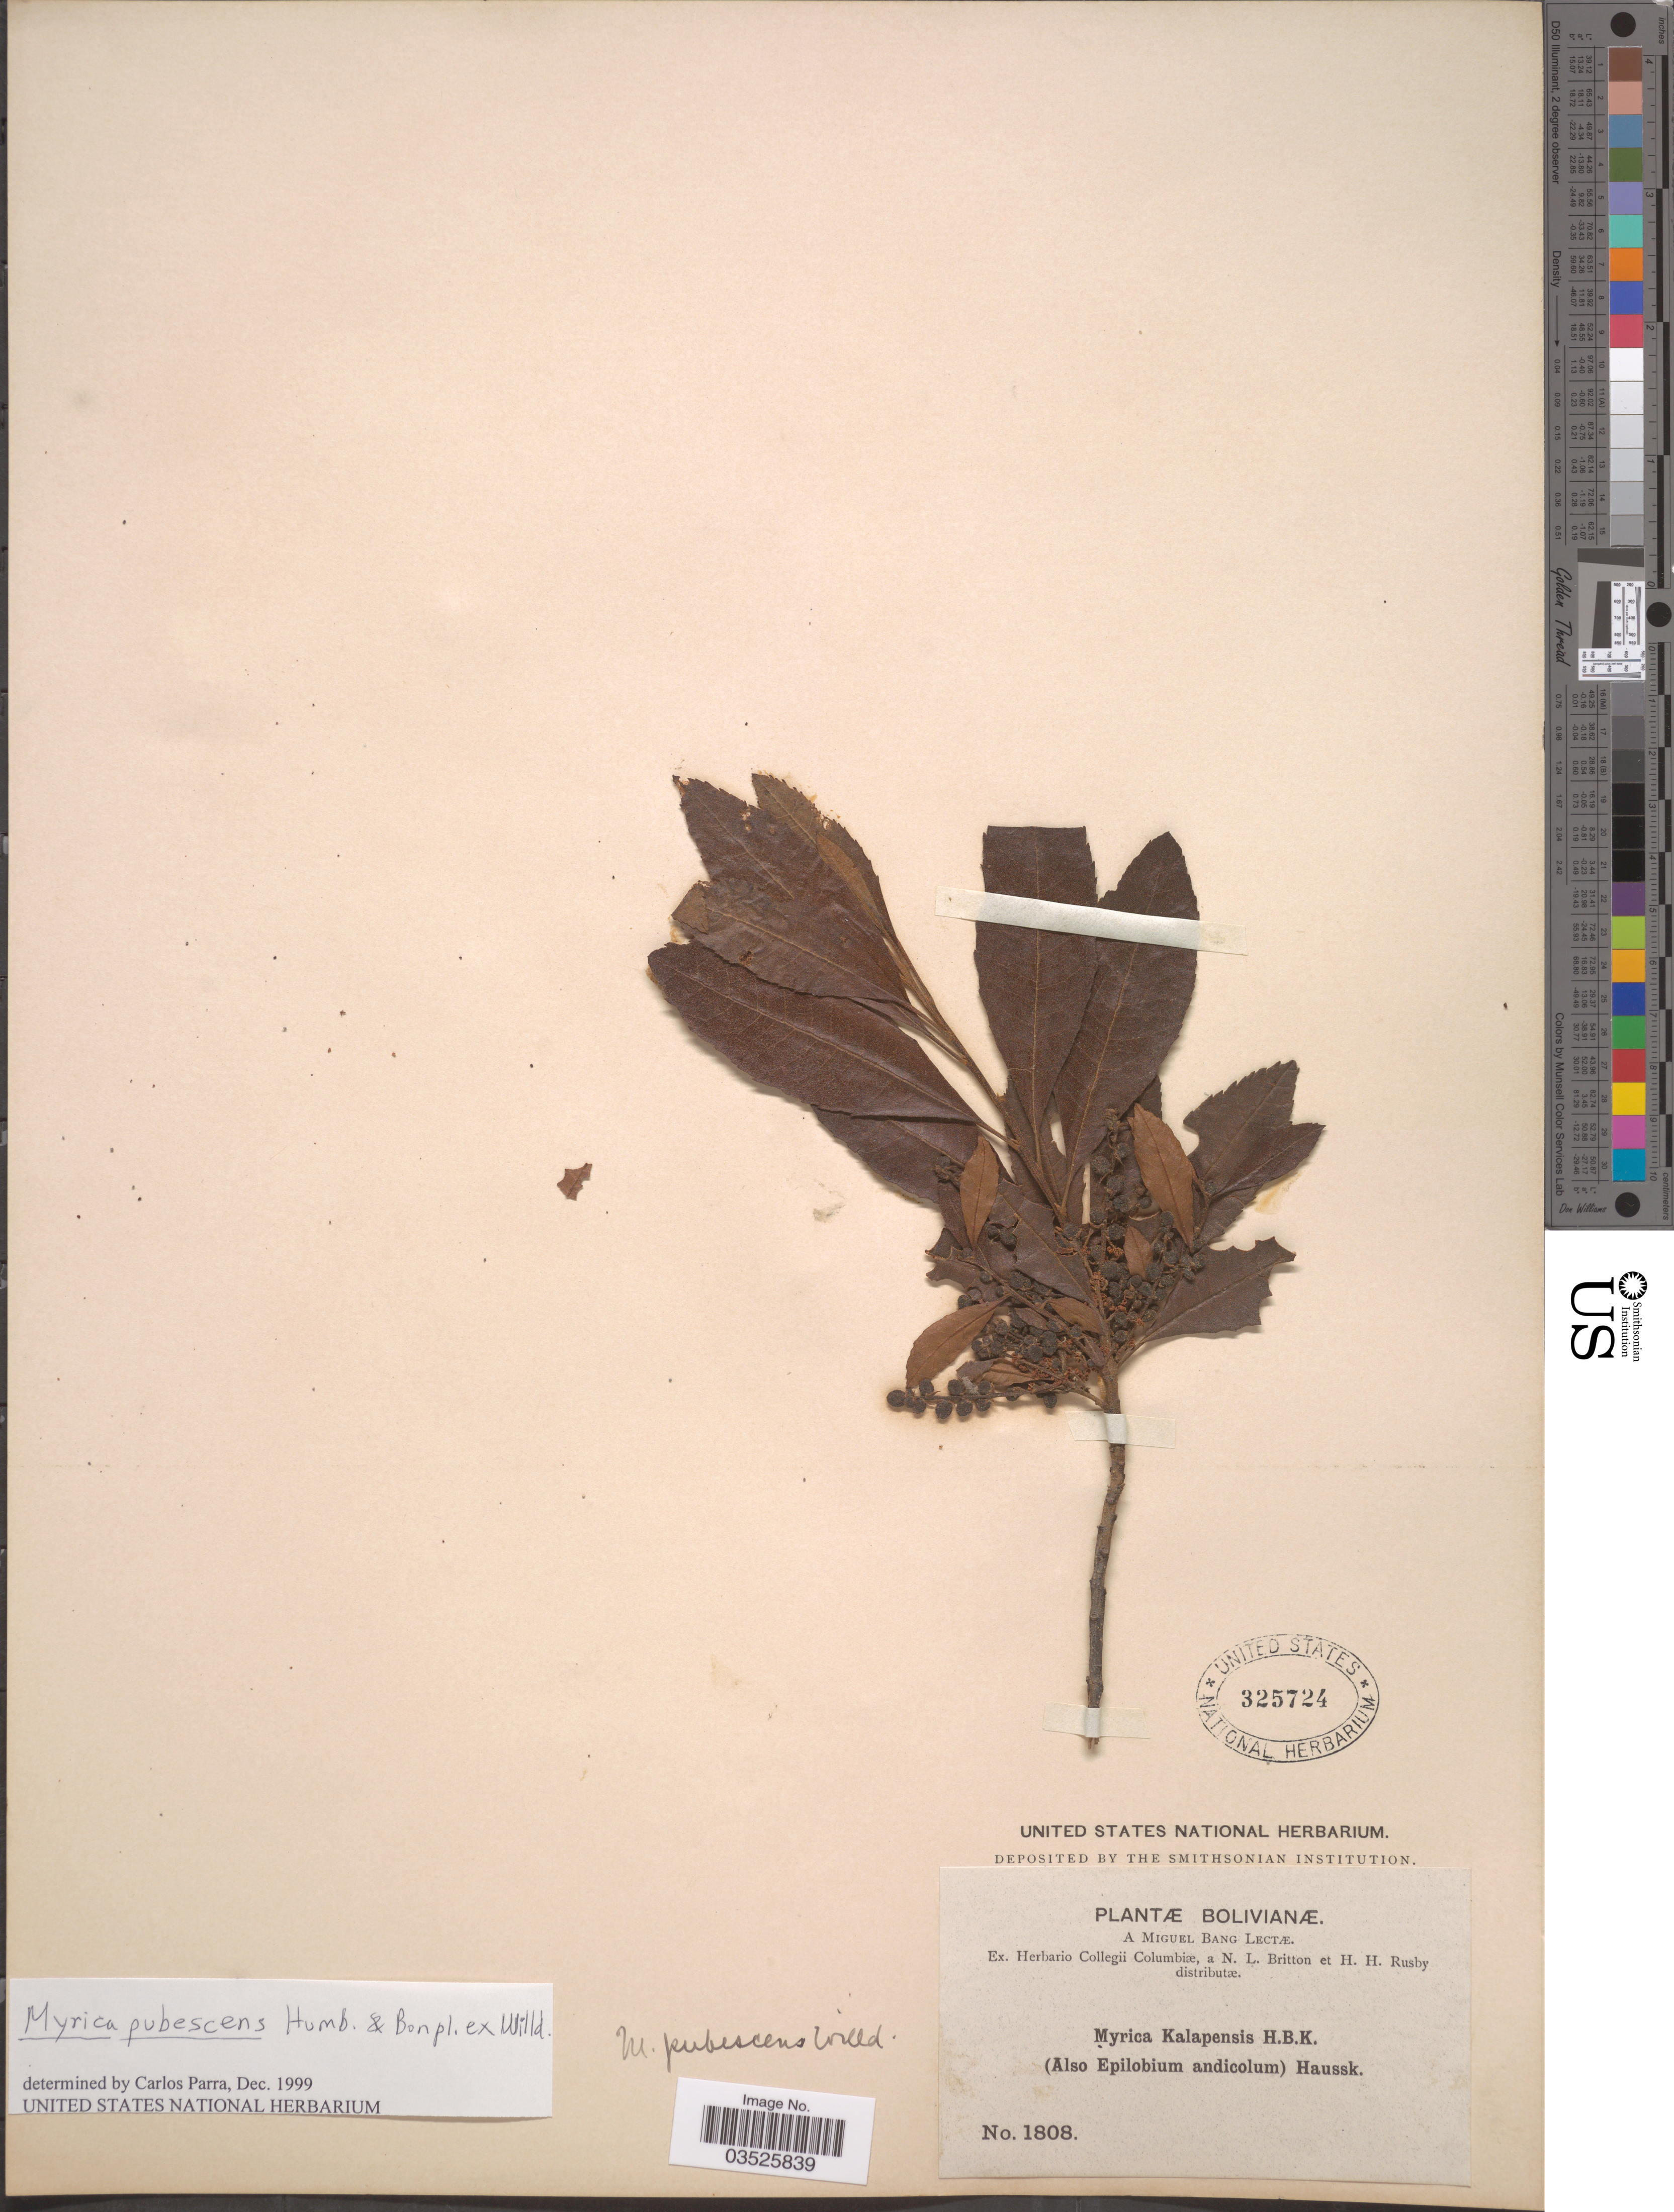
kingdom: Plantae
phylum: Tracheophyta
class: Magnoliopsida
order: Fagales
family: Myricaceae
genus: Morella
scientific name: Morella pubescens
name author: (Humb. & Bonpl. ex Willd.) Wilbur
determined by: Strong, M. T., (US), Smithsonian Institution - National Museum of Natural History (UNITED STATES)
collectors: M. Bang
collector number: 1808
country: Bolivia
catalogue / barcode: US 325724